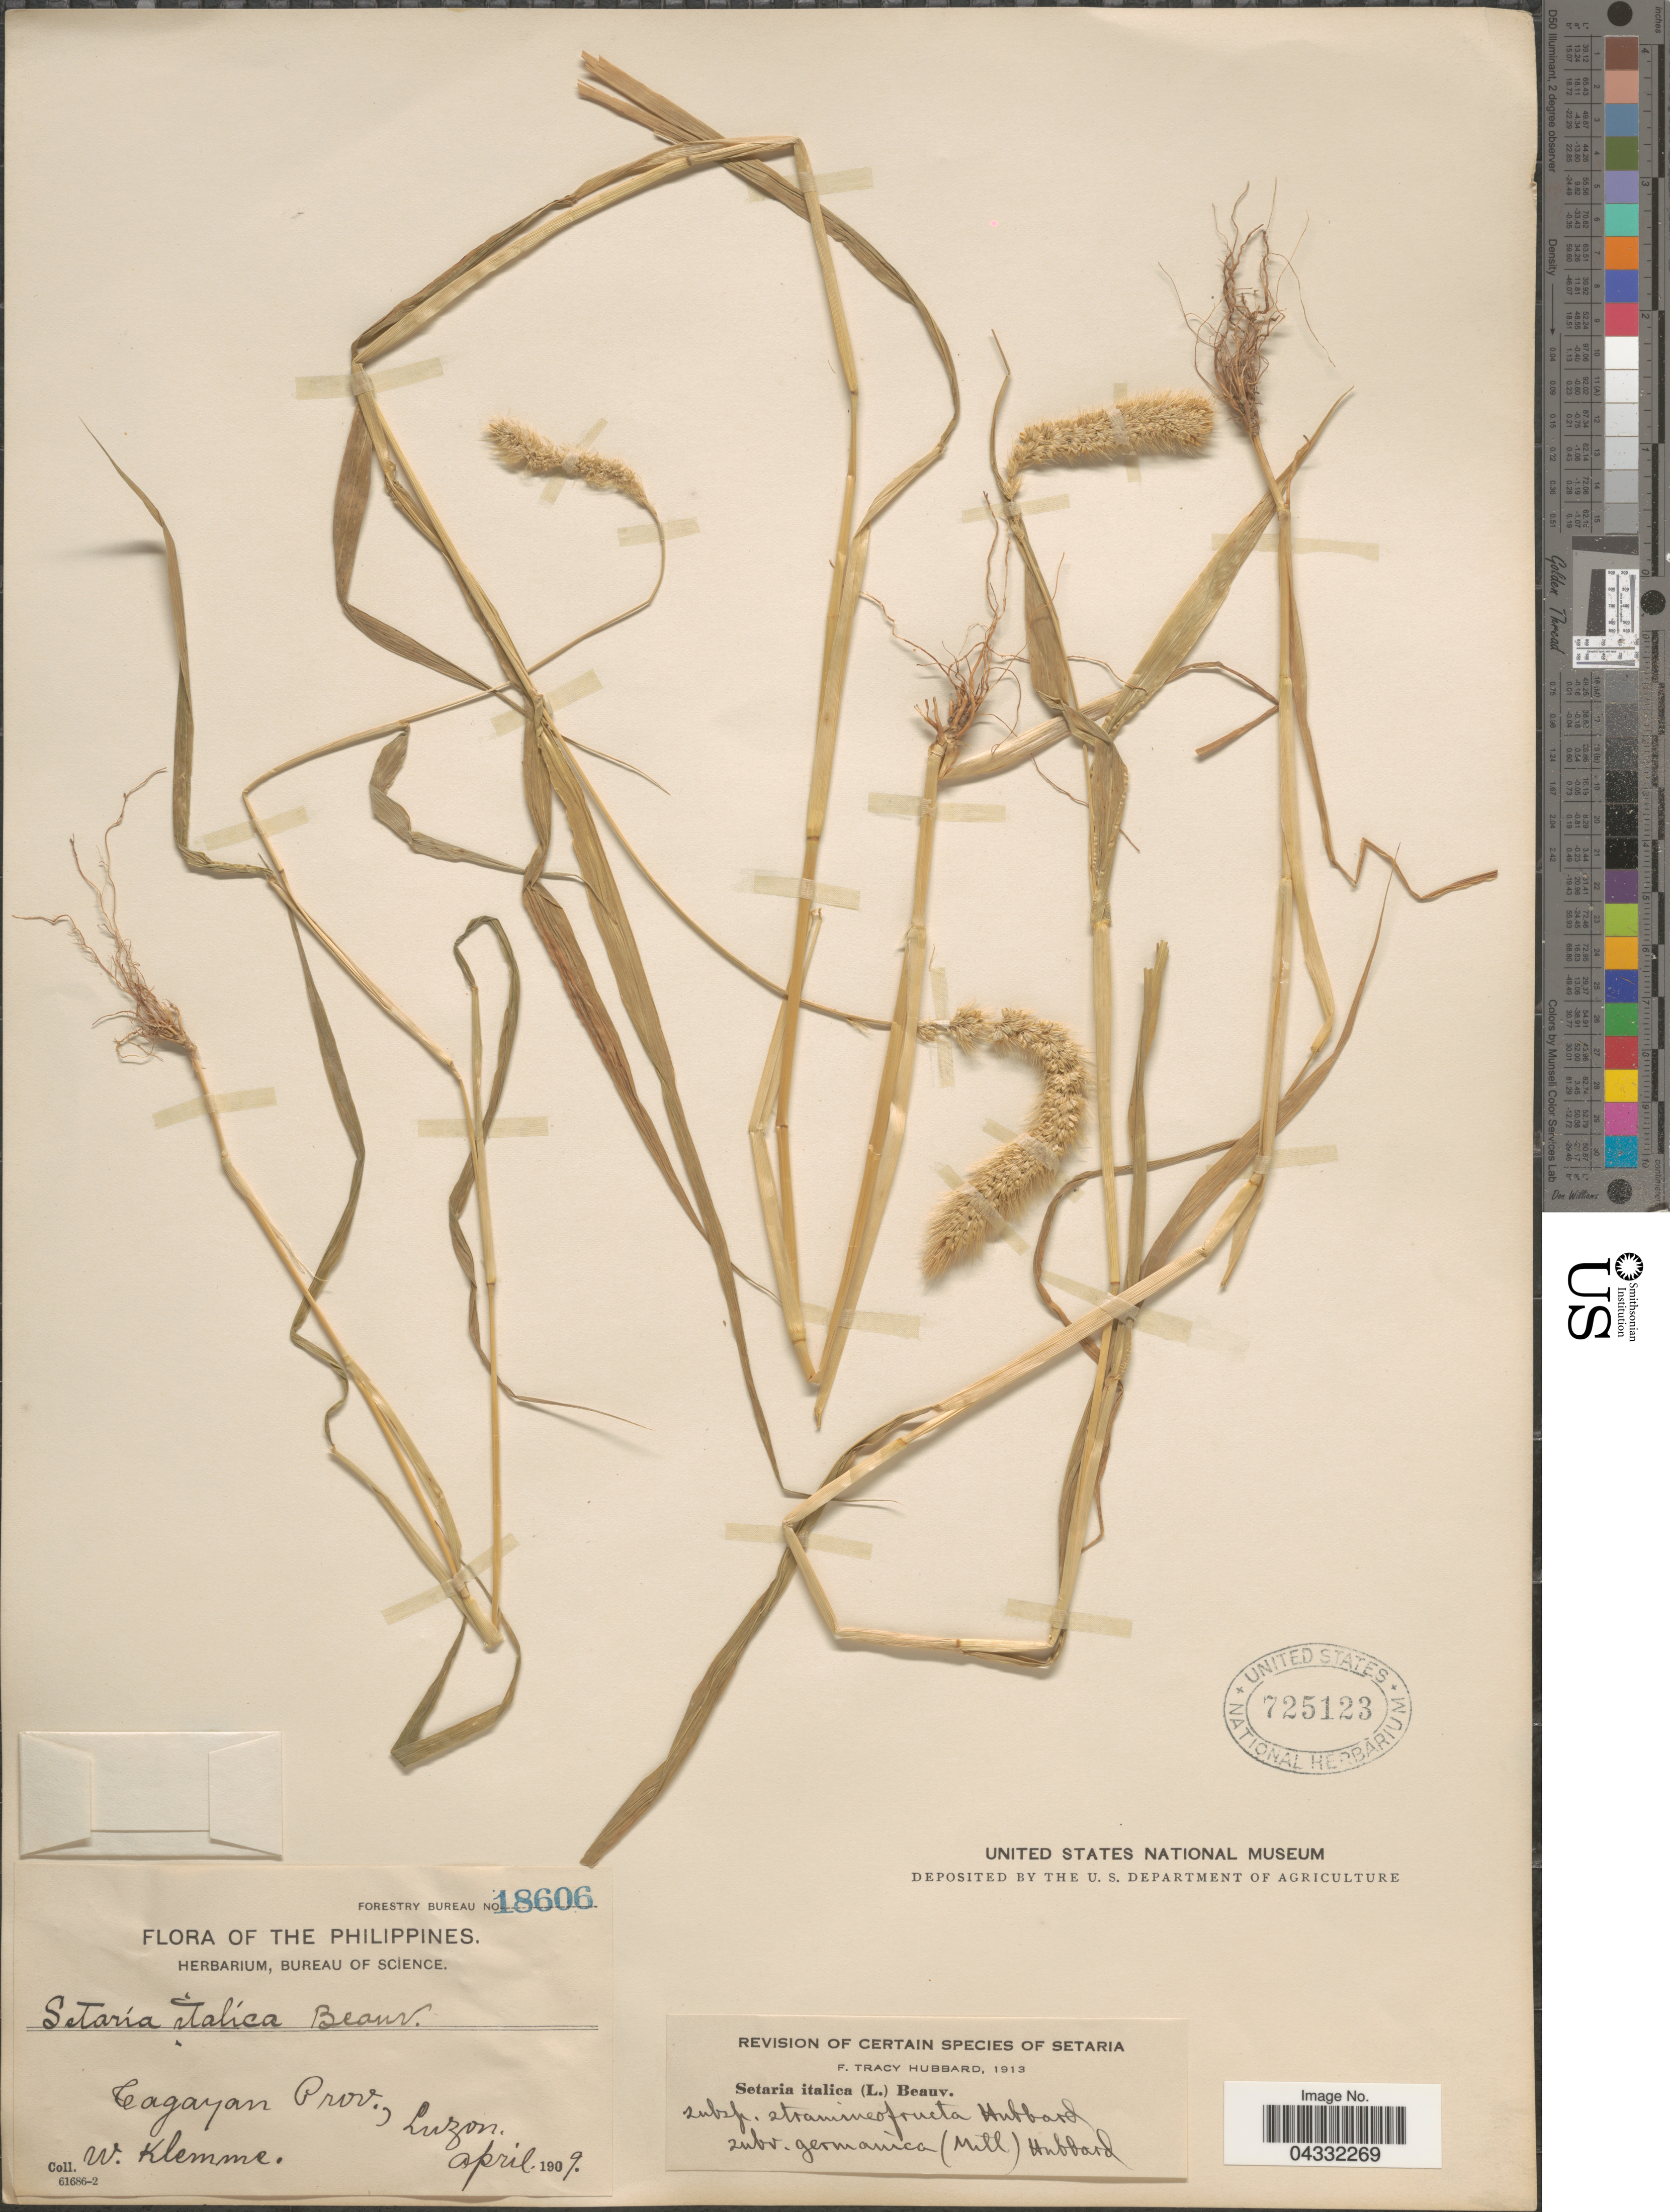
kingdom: Plantae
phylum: Tracheophyta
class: Liliopsida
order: Poales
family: Poaceae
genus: Setaria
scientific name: Setaria italica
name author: (L.) P. Beauv.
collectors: W. Klemms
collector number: Forestry Bureau 18606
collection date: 1909-04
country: Philippines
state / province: Cagayan Valley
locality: Cagayan Prov., Luzon.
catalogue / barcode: US 725123